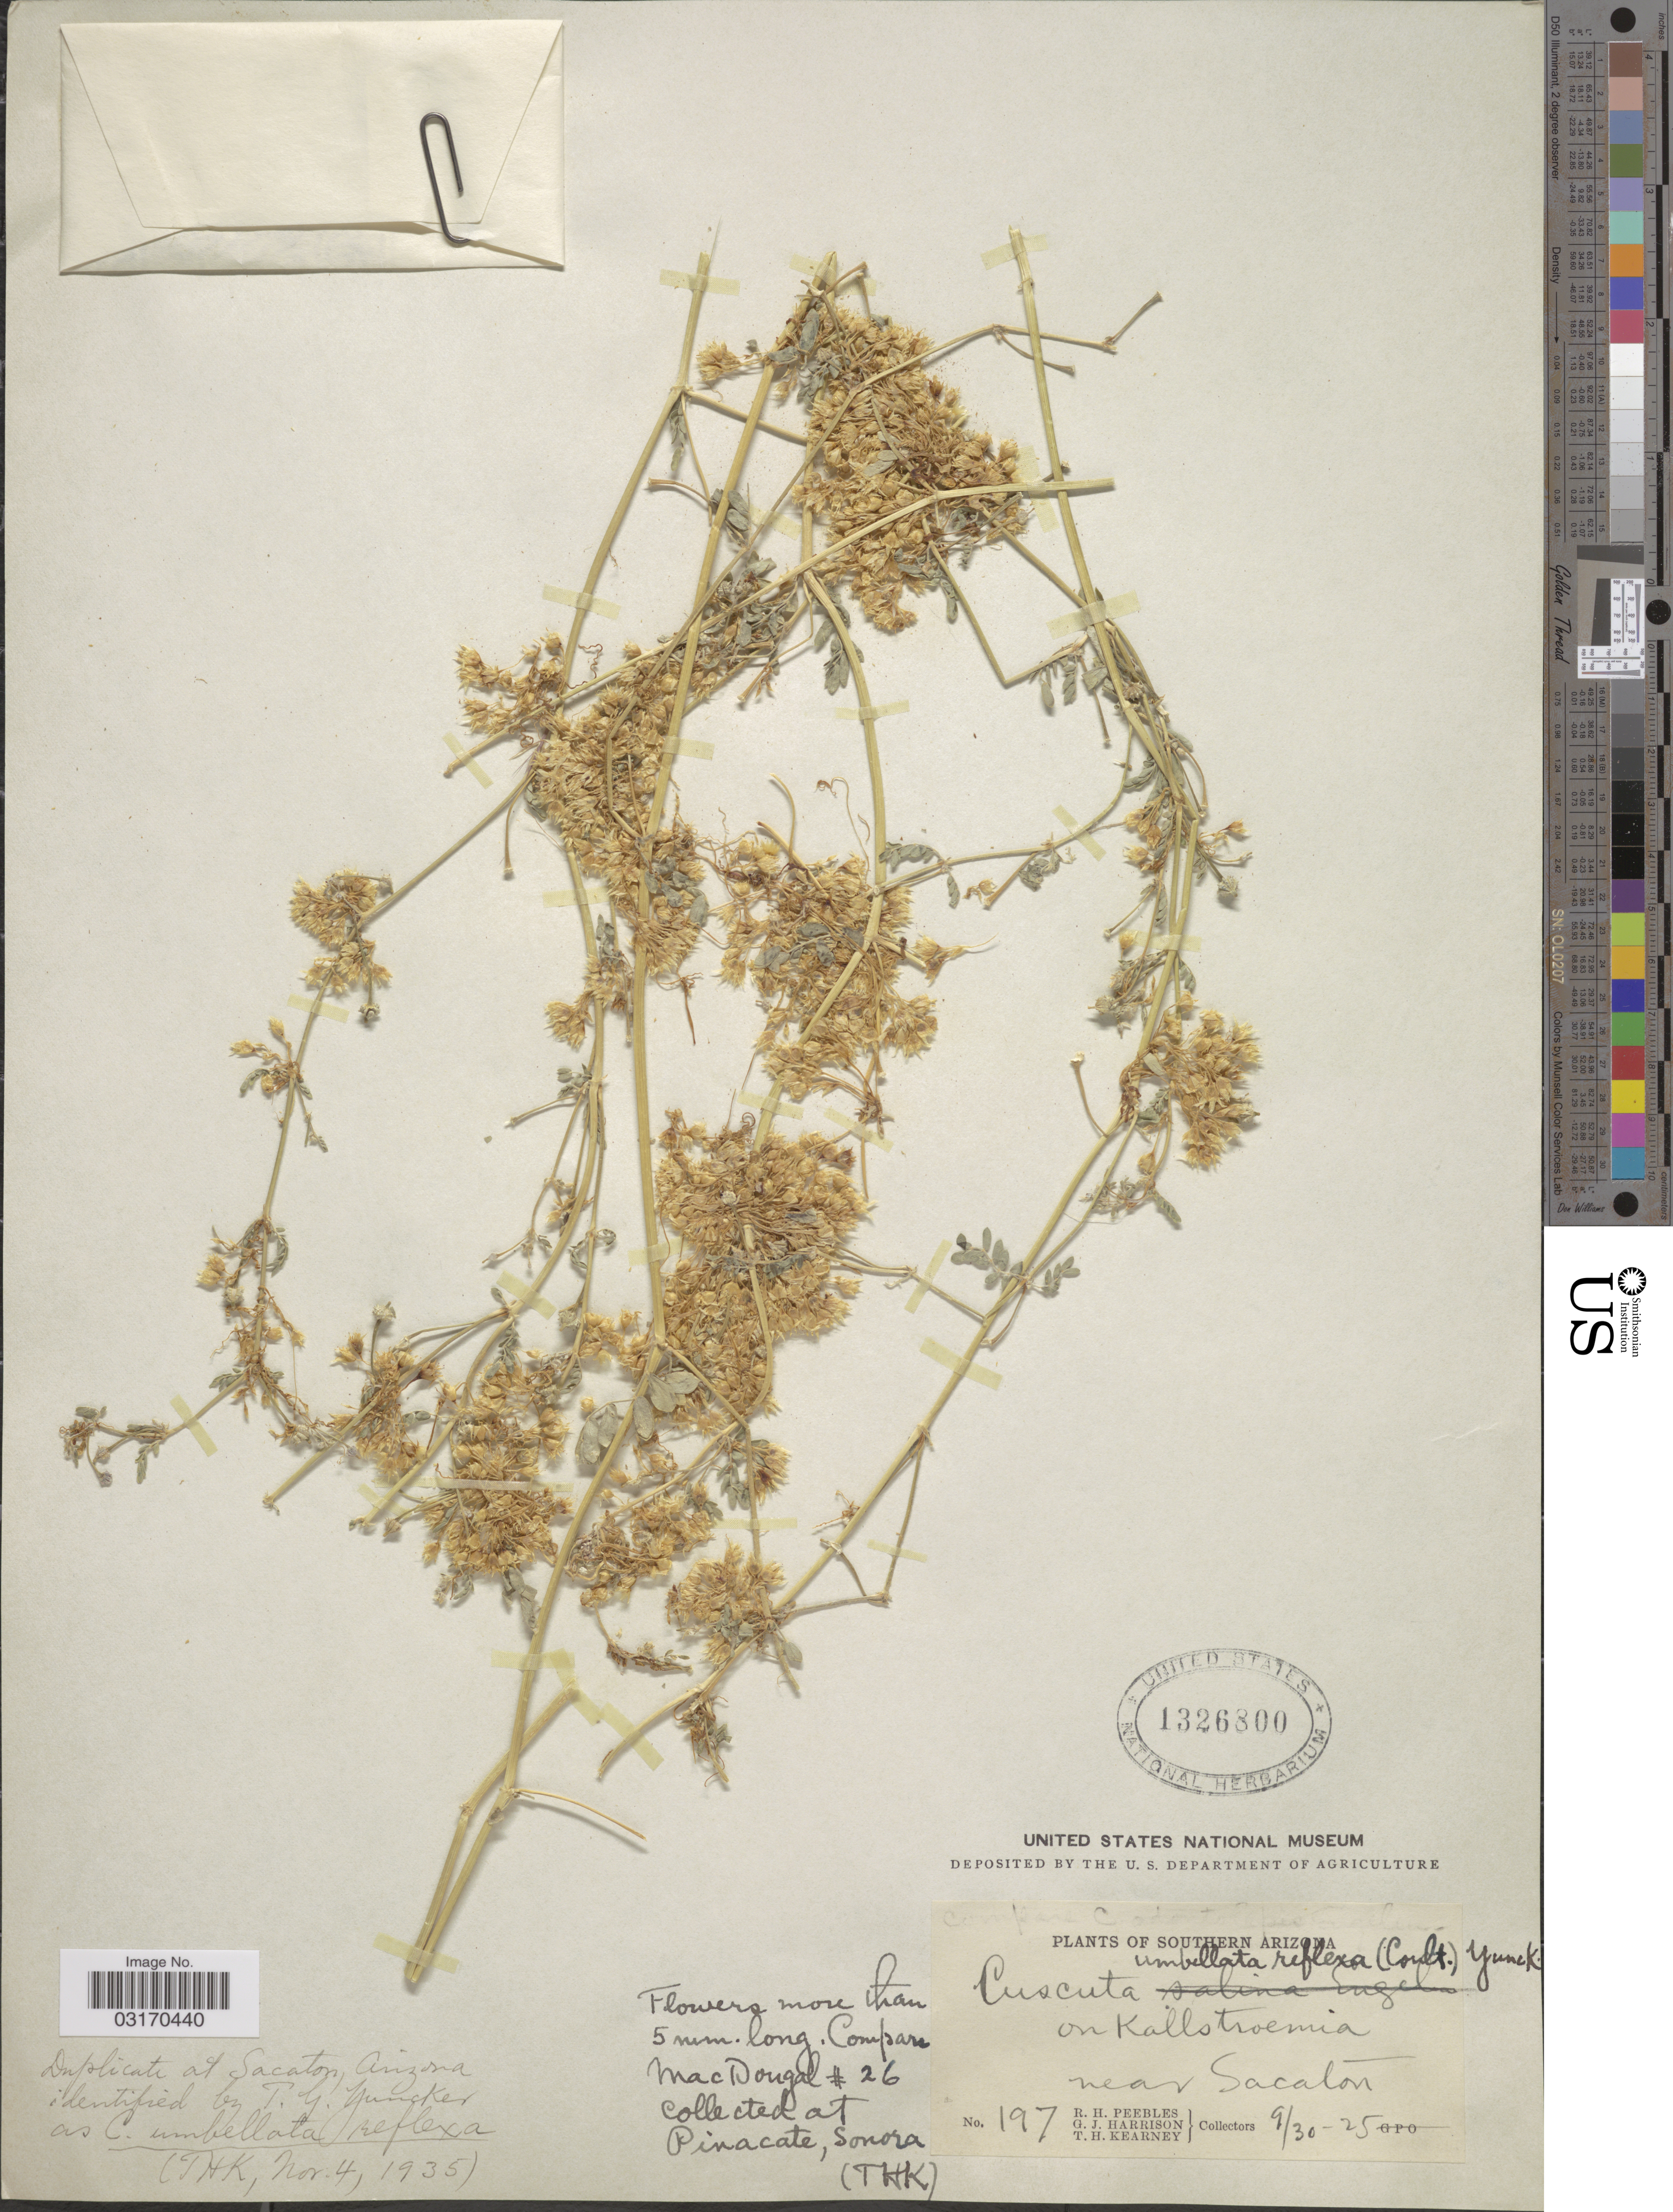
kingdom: Plantae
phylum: Tracheophyta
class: Magnoliopsida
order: Solanales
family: Convolvulaceae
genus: Cuscuta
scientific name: Cuscuta umbellata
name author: Kunth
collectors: R. H. Peebles, G. J. Harrison & T. H. Kearney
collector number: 197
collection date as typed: Transcribed d/m/y: 30/9/25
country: United States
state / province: Arizona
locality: Southern Arizona. Near Sacaton.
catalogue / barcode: US 1326800